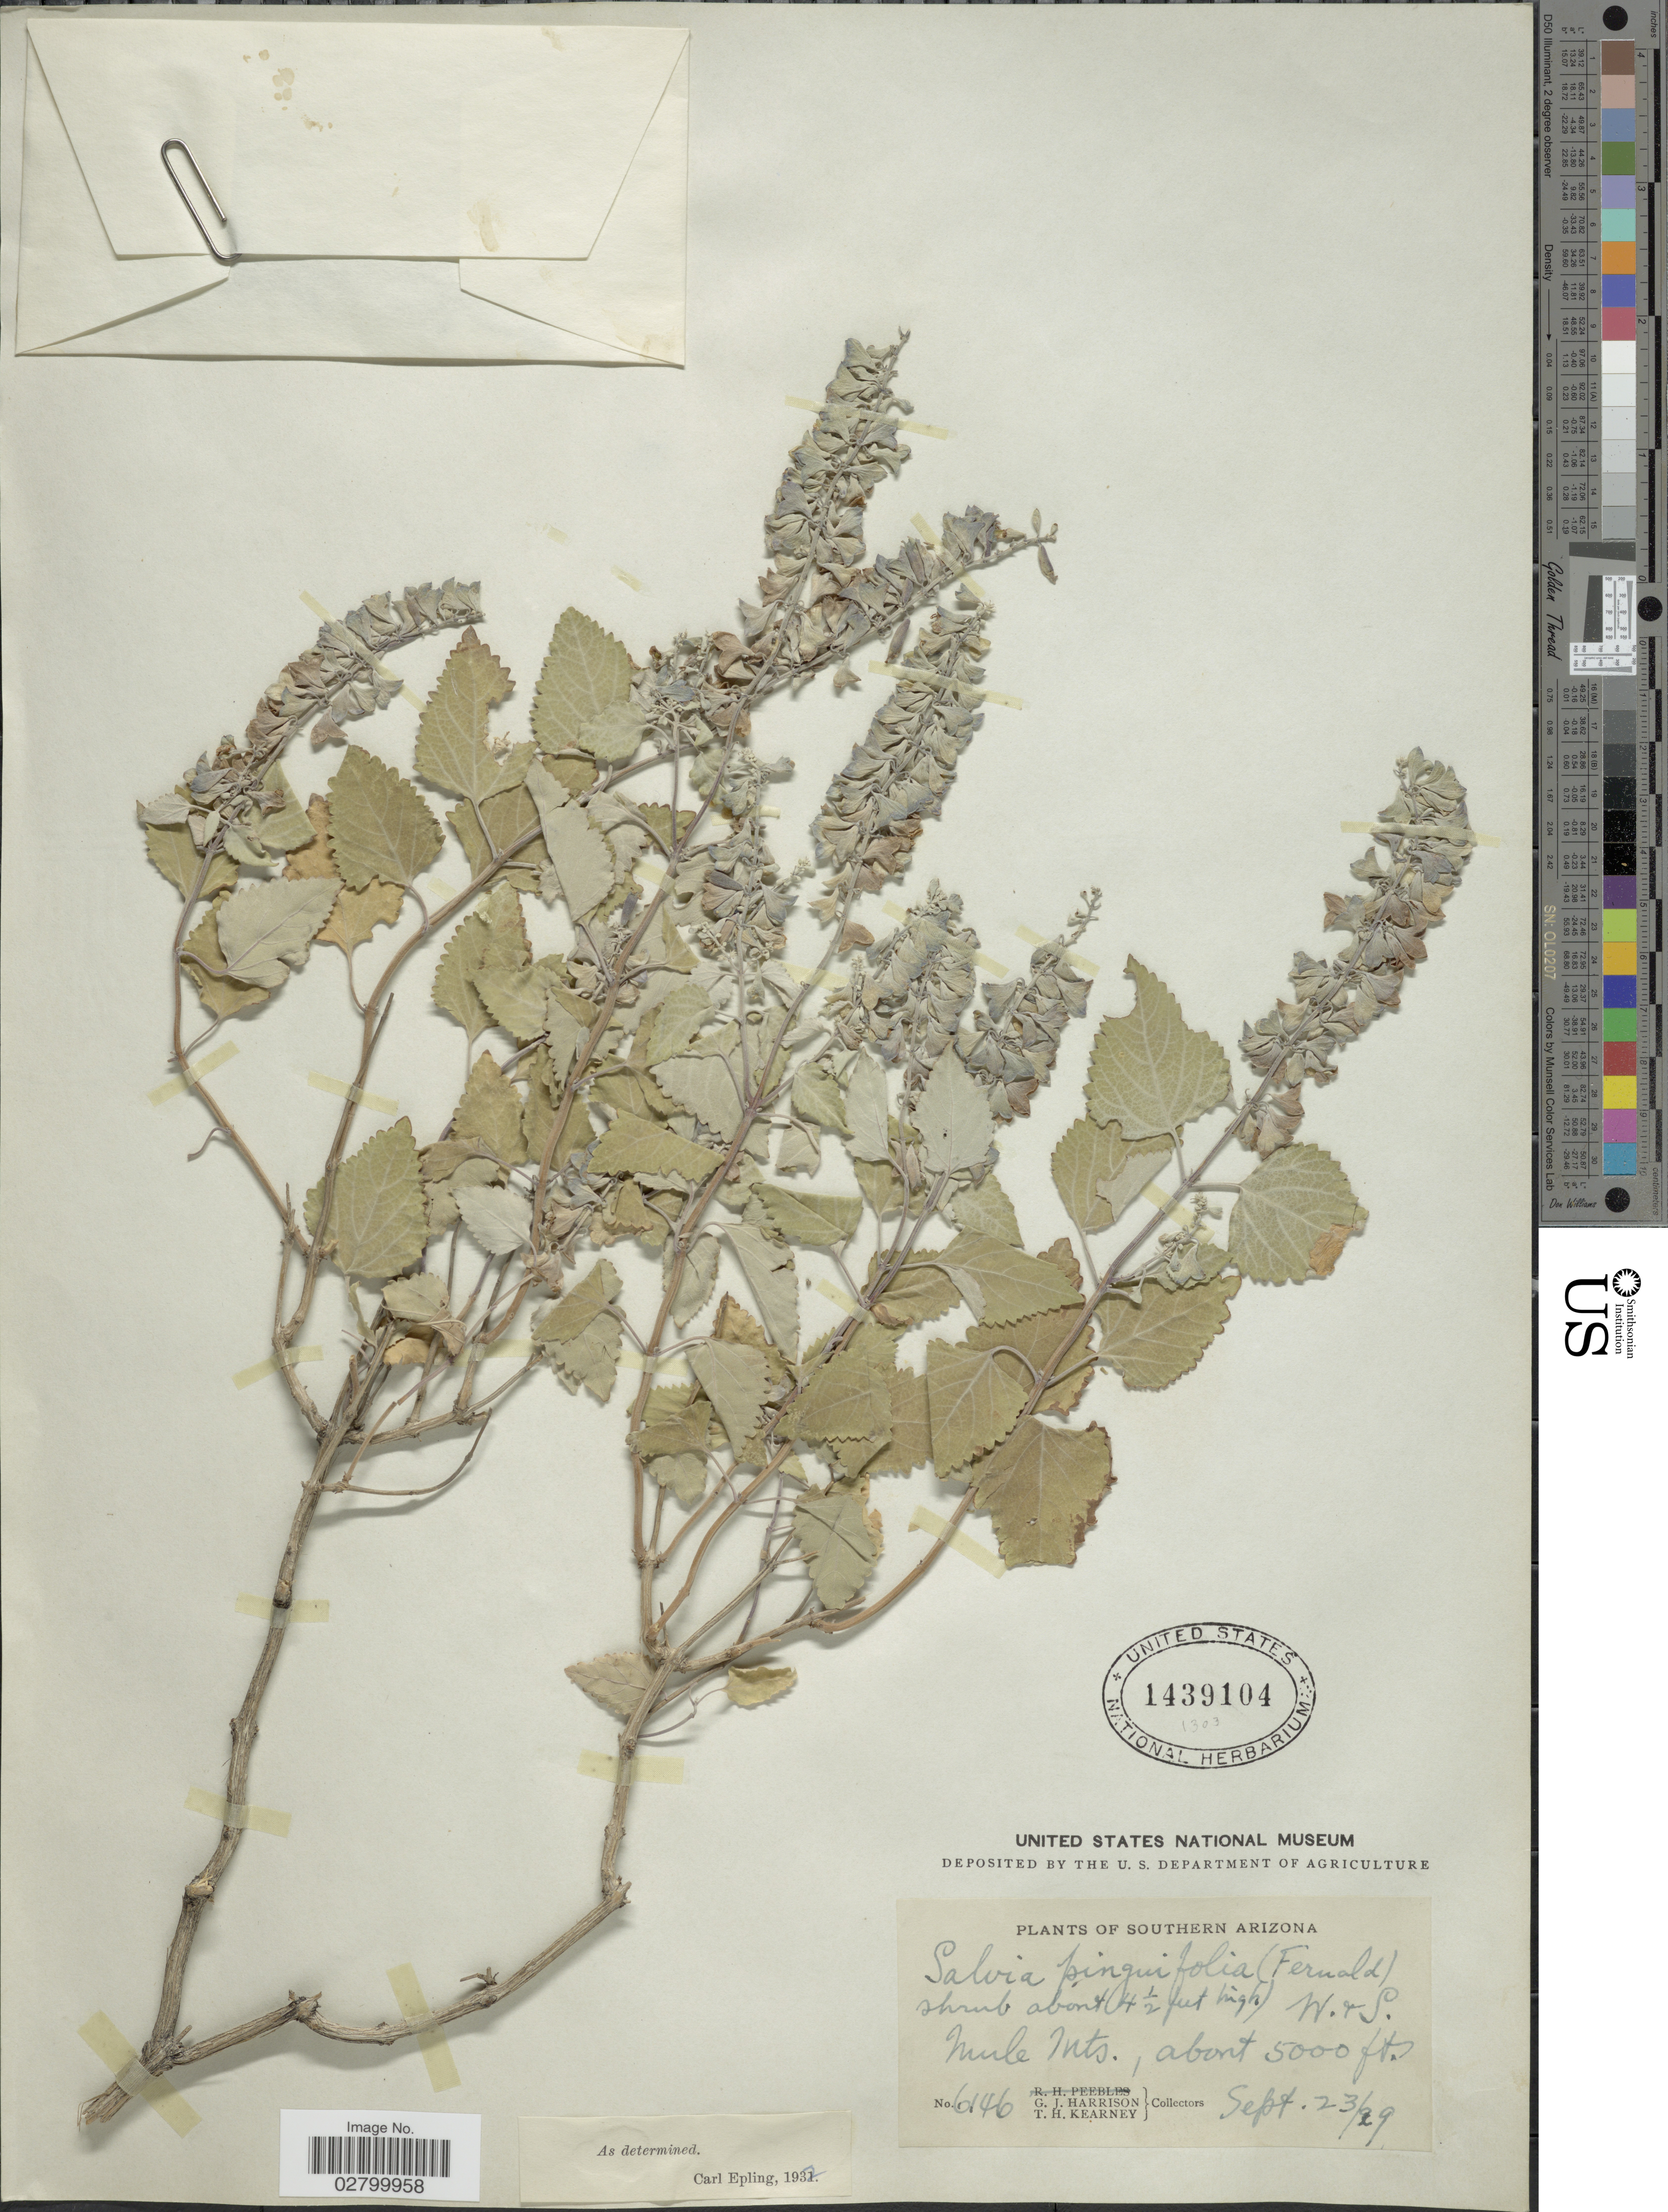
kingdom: Plantae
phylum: Tracheophyta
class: Magnoliopsida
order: Lamiales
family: Lamiaceae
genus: Salvia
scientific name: Salvia pinguifolia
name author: (Fernald) Wooton & Standl.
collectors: G. J. Harrison & T. H. Kearney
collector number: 6146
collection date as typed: Transcribed d/m/y: 23/9/29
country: United States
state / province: Arizona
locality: Southern Arizona. Mule Mts.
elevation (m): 1524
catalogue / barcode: US 1439104